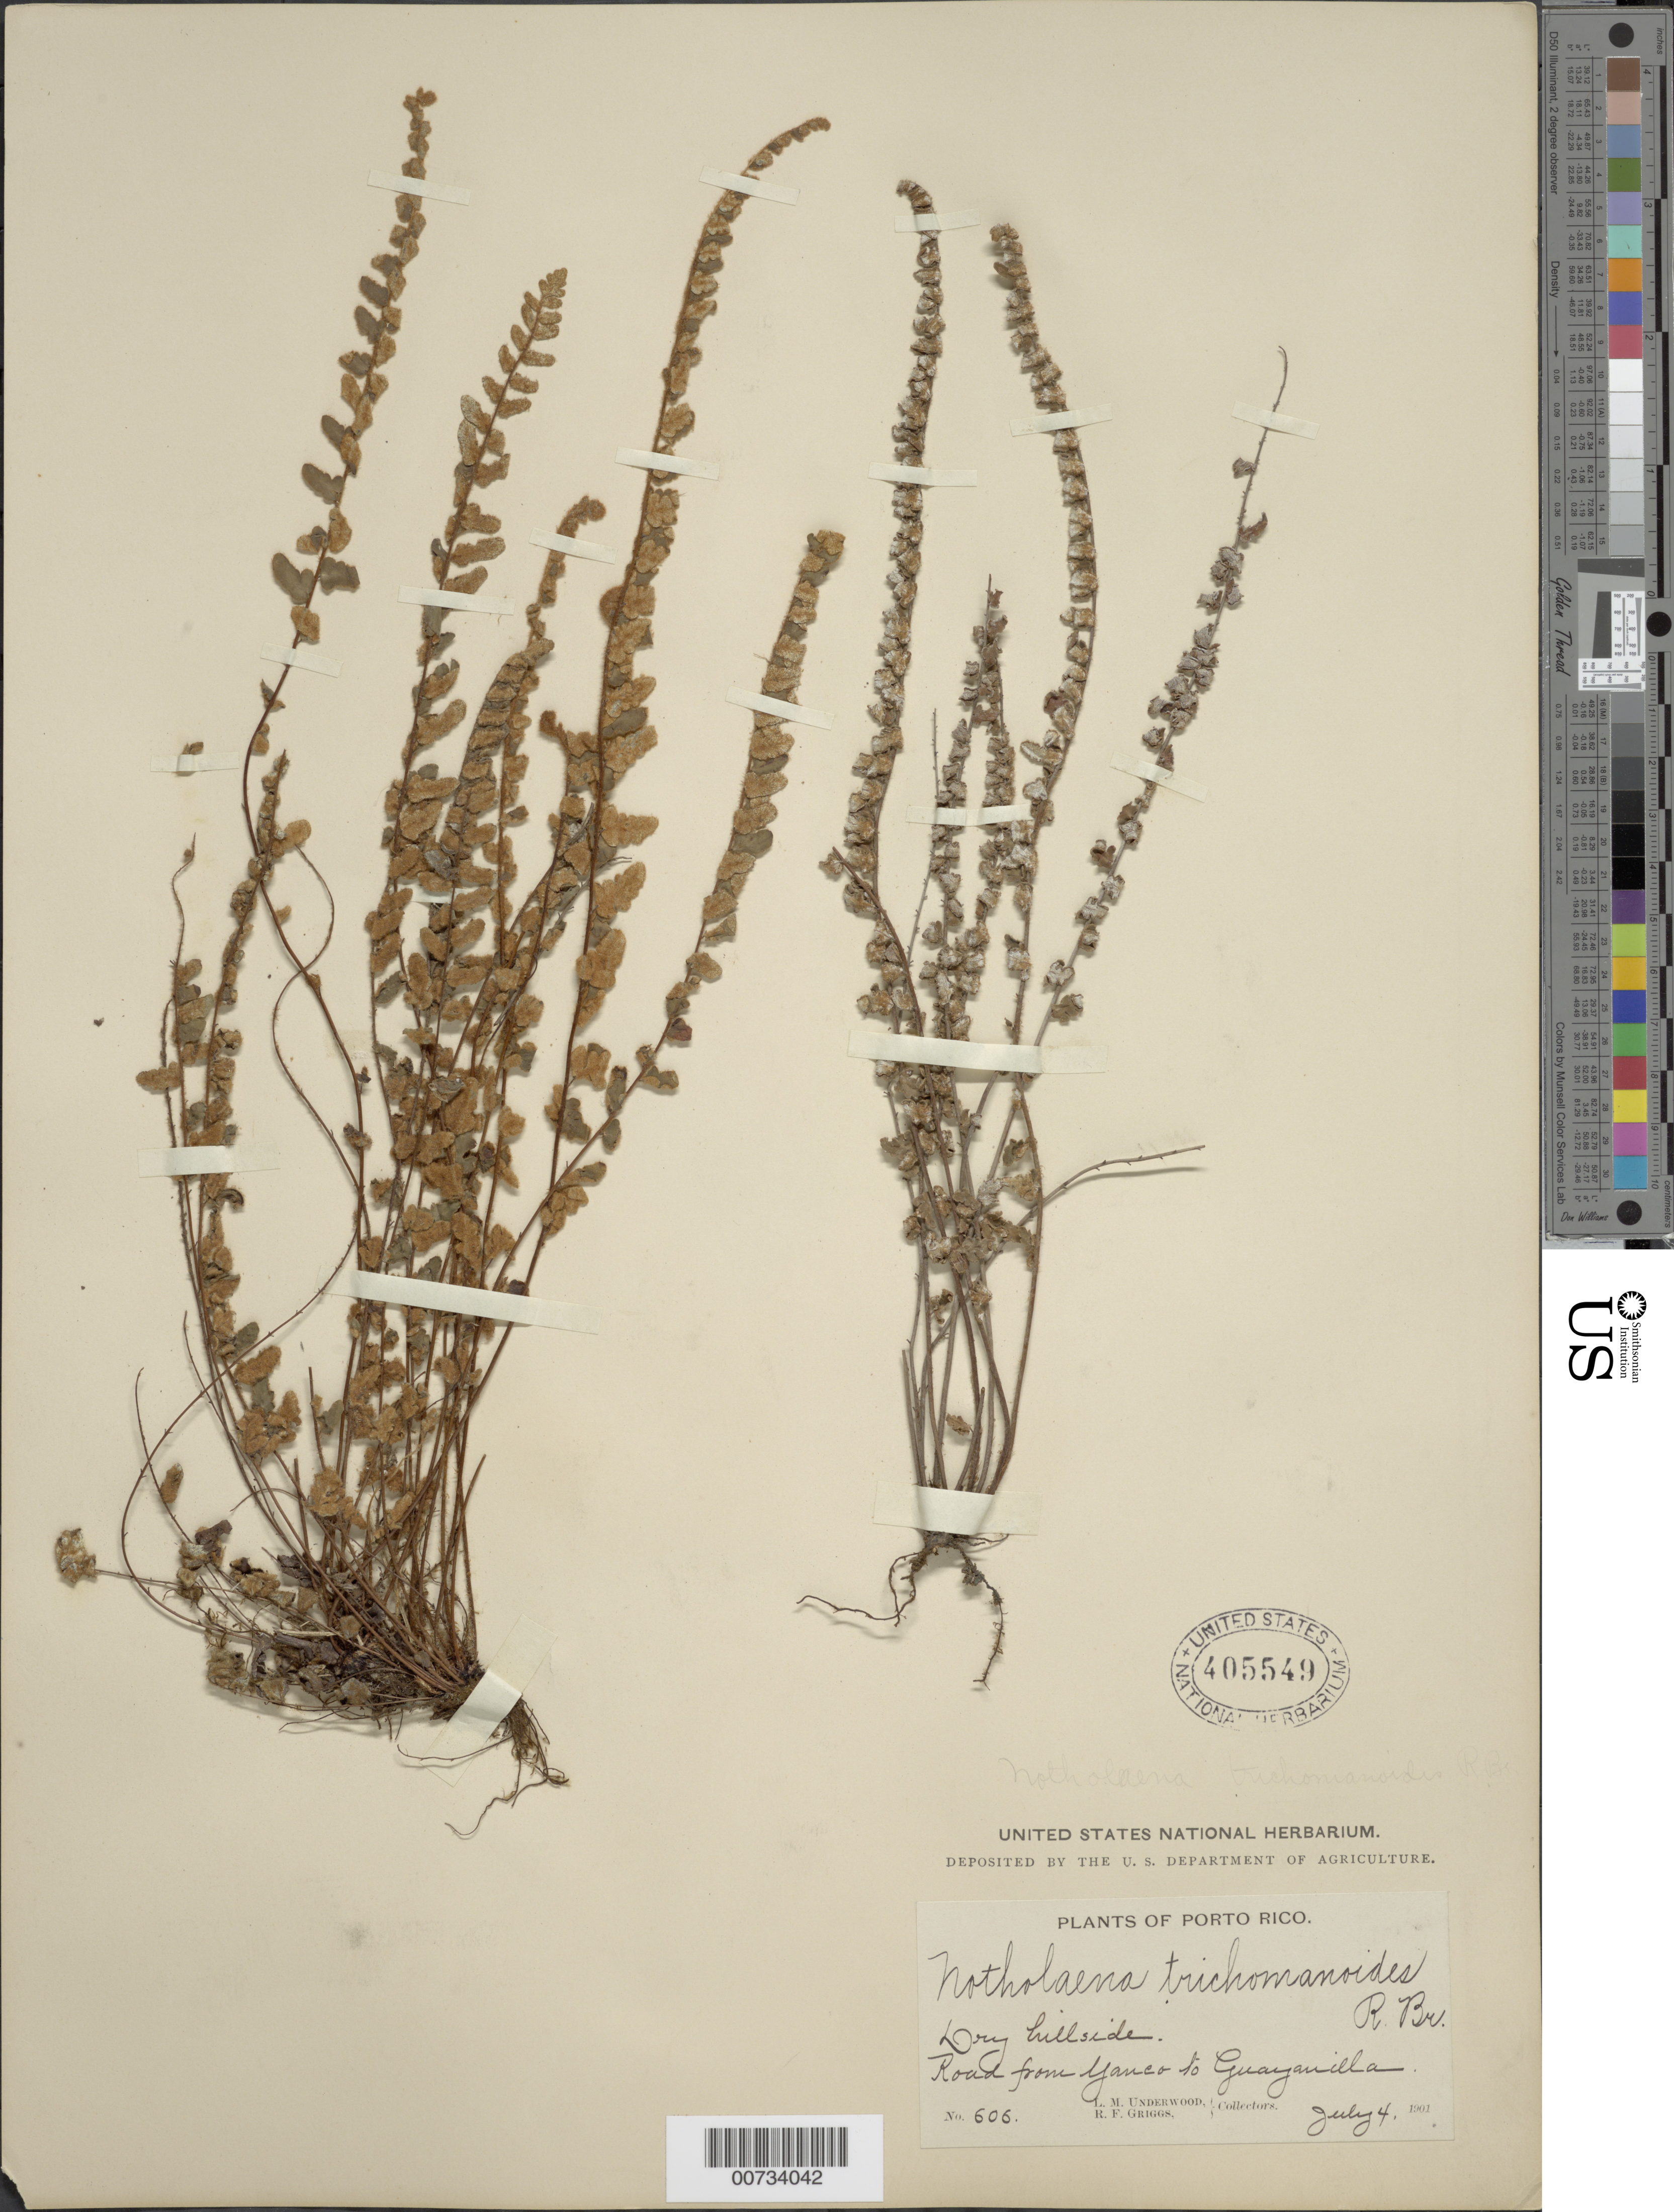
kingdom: Plantae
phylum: Tracheophyta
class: Polypodiopsida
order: Polypodiales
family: Pteridaceae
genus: Notholaena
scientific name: Notholaena trichomanoides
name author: (L.) Desv.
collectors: L. M. Underwood & R. F. Griggs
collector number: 606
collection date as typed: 04 Jul 1901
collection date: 1901-07-04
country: Puerto Rico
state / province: Yauco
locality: Yauco to Guayanilla, road from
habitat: Dry hillside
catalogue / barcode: US 405549